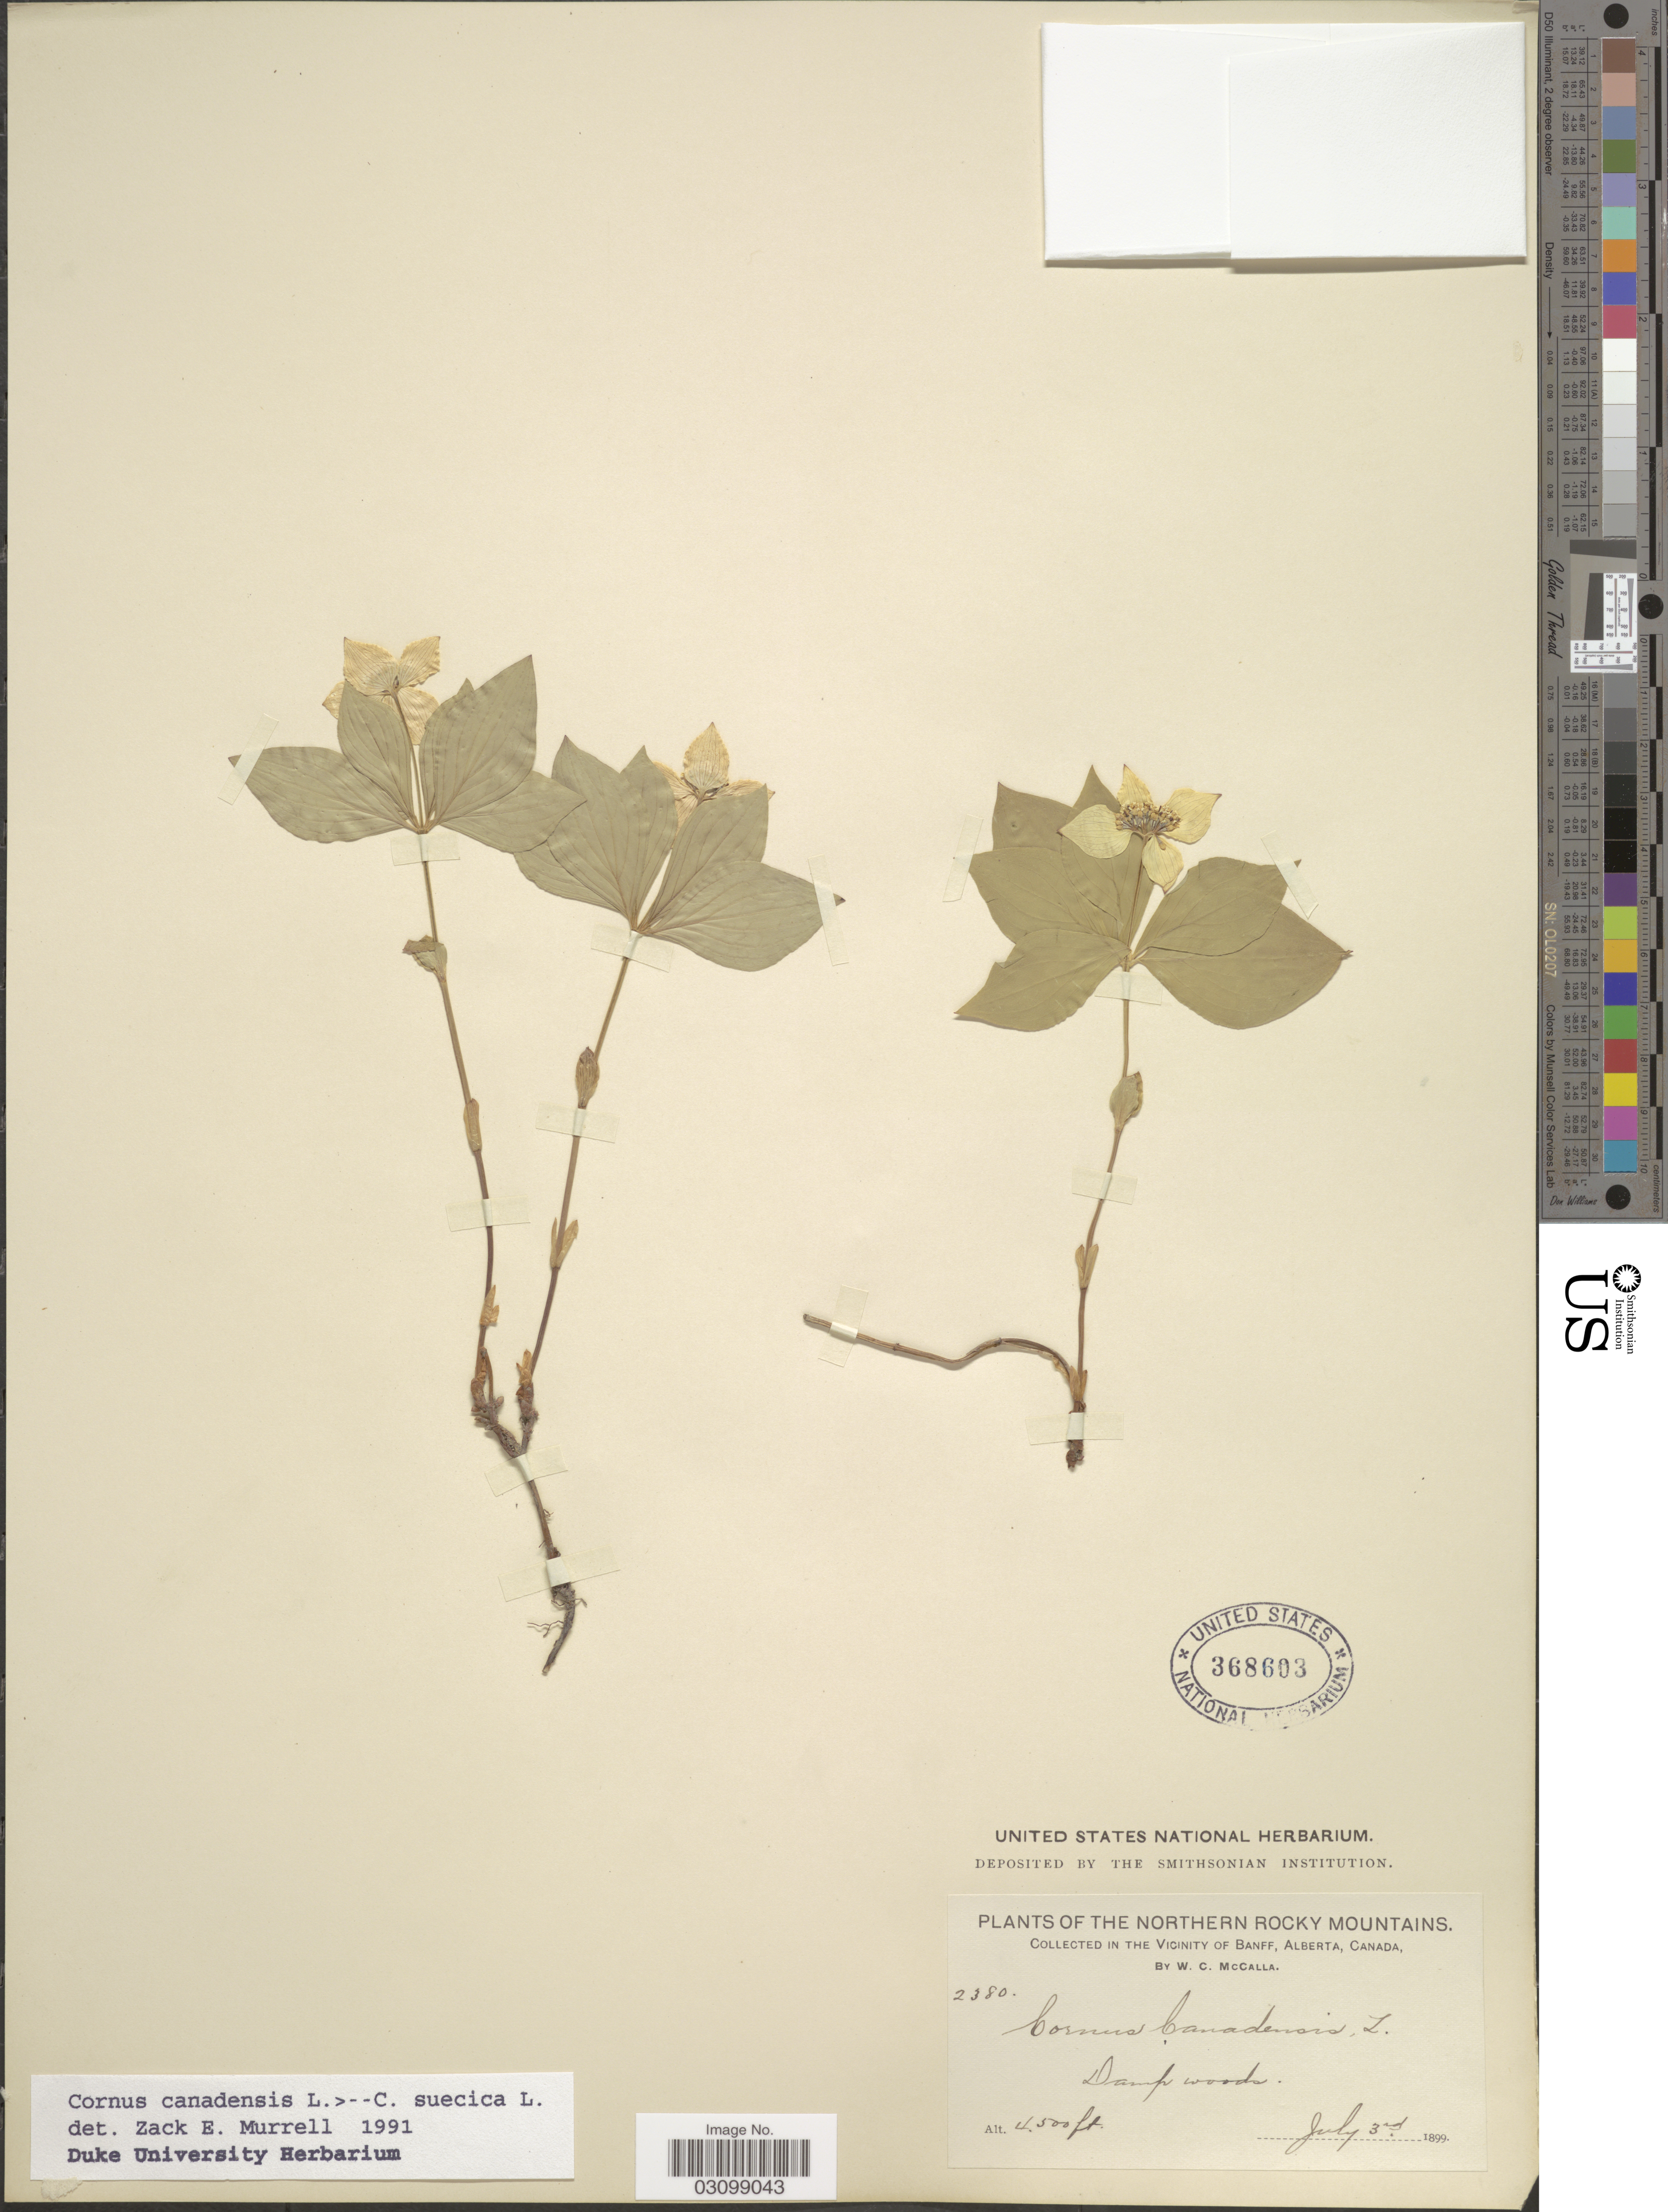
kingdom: Plantae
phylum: Tracheophyta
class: Magnoliopsida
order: Cornales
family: Cornaceae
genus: Cornus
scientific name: Cornus sp.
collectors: W. McCalla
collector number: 2380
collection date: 1899-07-03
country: Canada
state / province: Alberta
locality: Northern Rocky Mountains, in the vicinity of Banff.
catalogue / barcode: US 368603